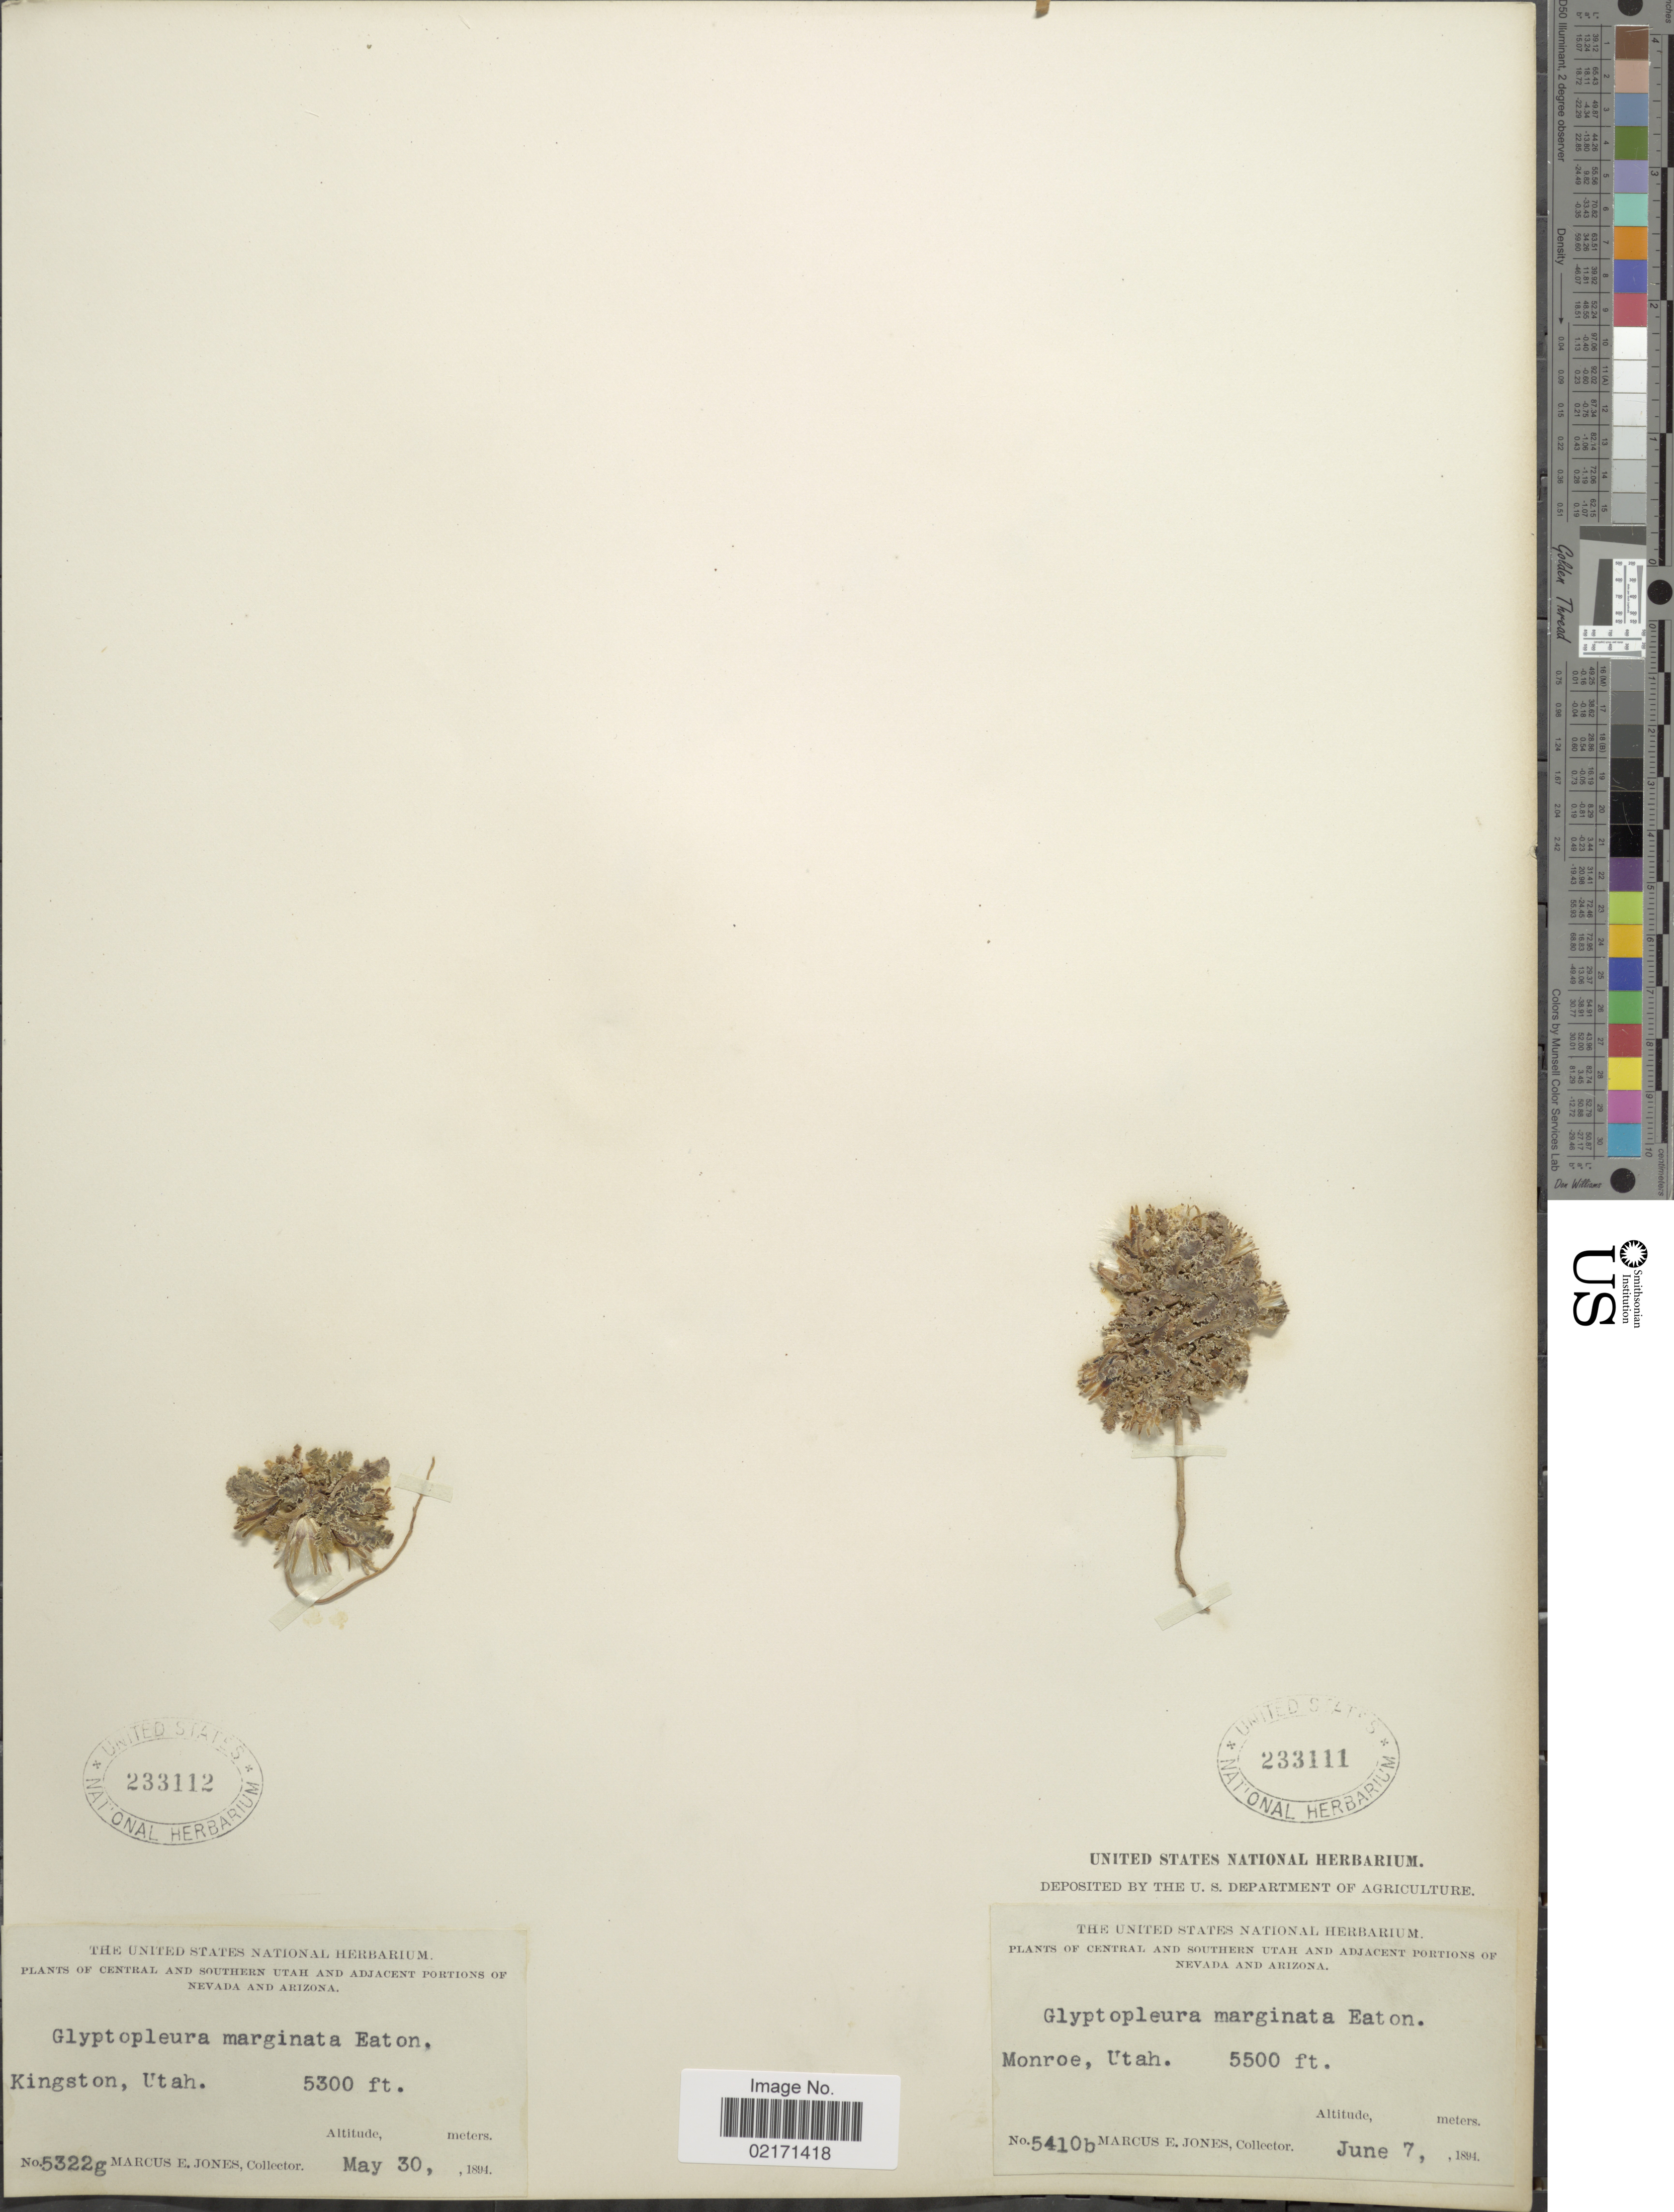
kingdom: Plantae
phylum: Tracheophyta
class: Magnoliopsida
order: Asterales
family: Asteraceae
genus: Glyptopleura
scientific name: Glyptopleura marginata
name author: D.C. Eaton in C. King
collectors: M. E. Jones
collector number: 5410b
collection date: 1894-06-07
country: United States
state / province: Utah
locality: Central and Southern Utah and Adjacent Portions of Nevada and Arizona, Monroe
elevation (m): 1676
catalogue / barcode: US 233111-2